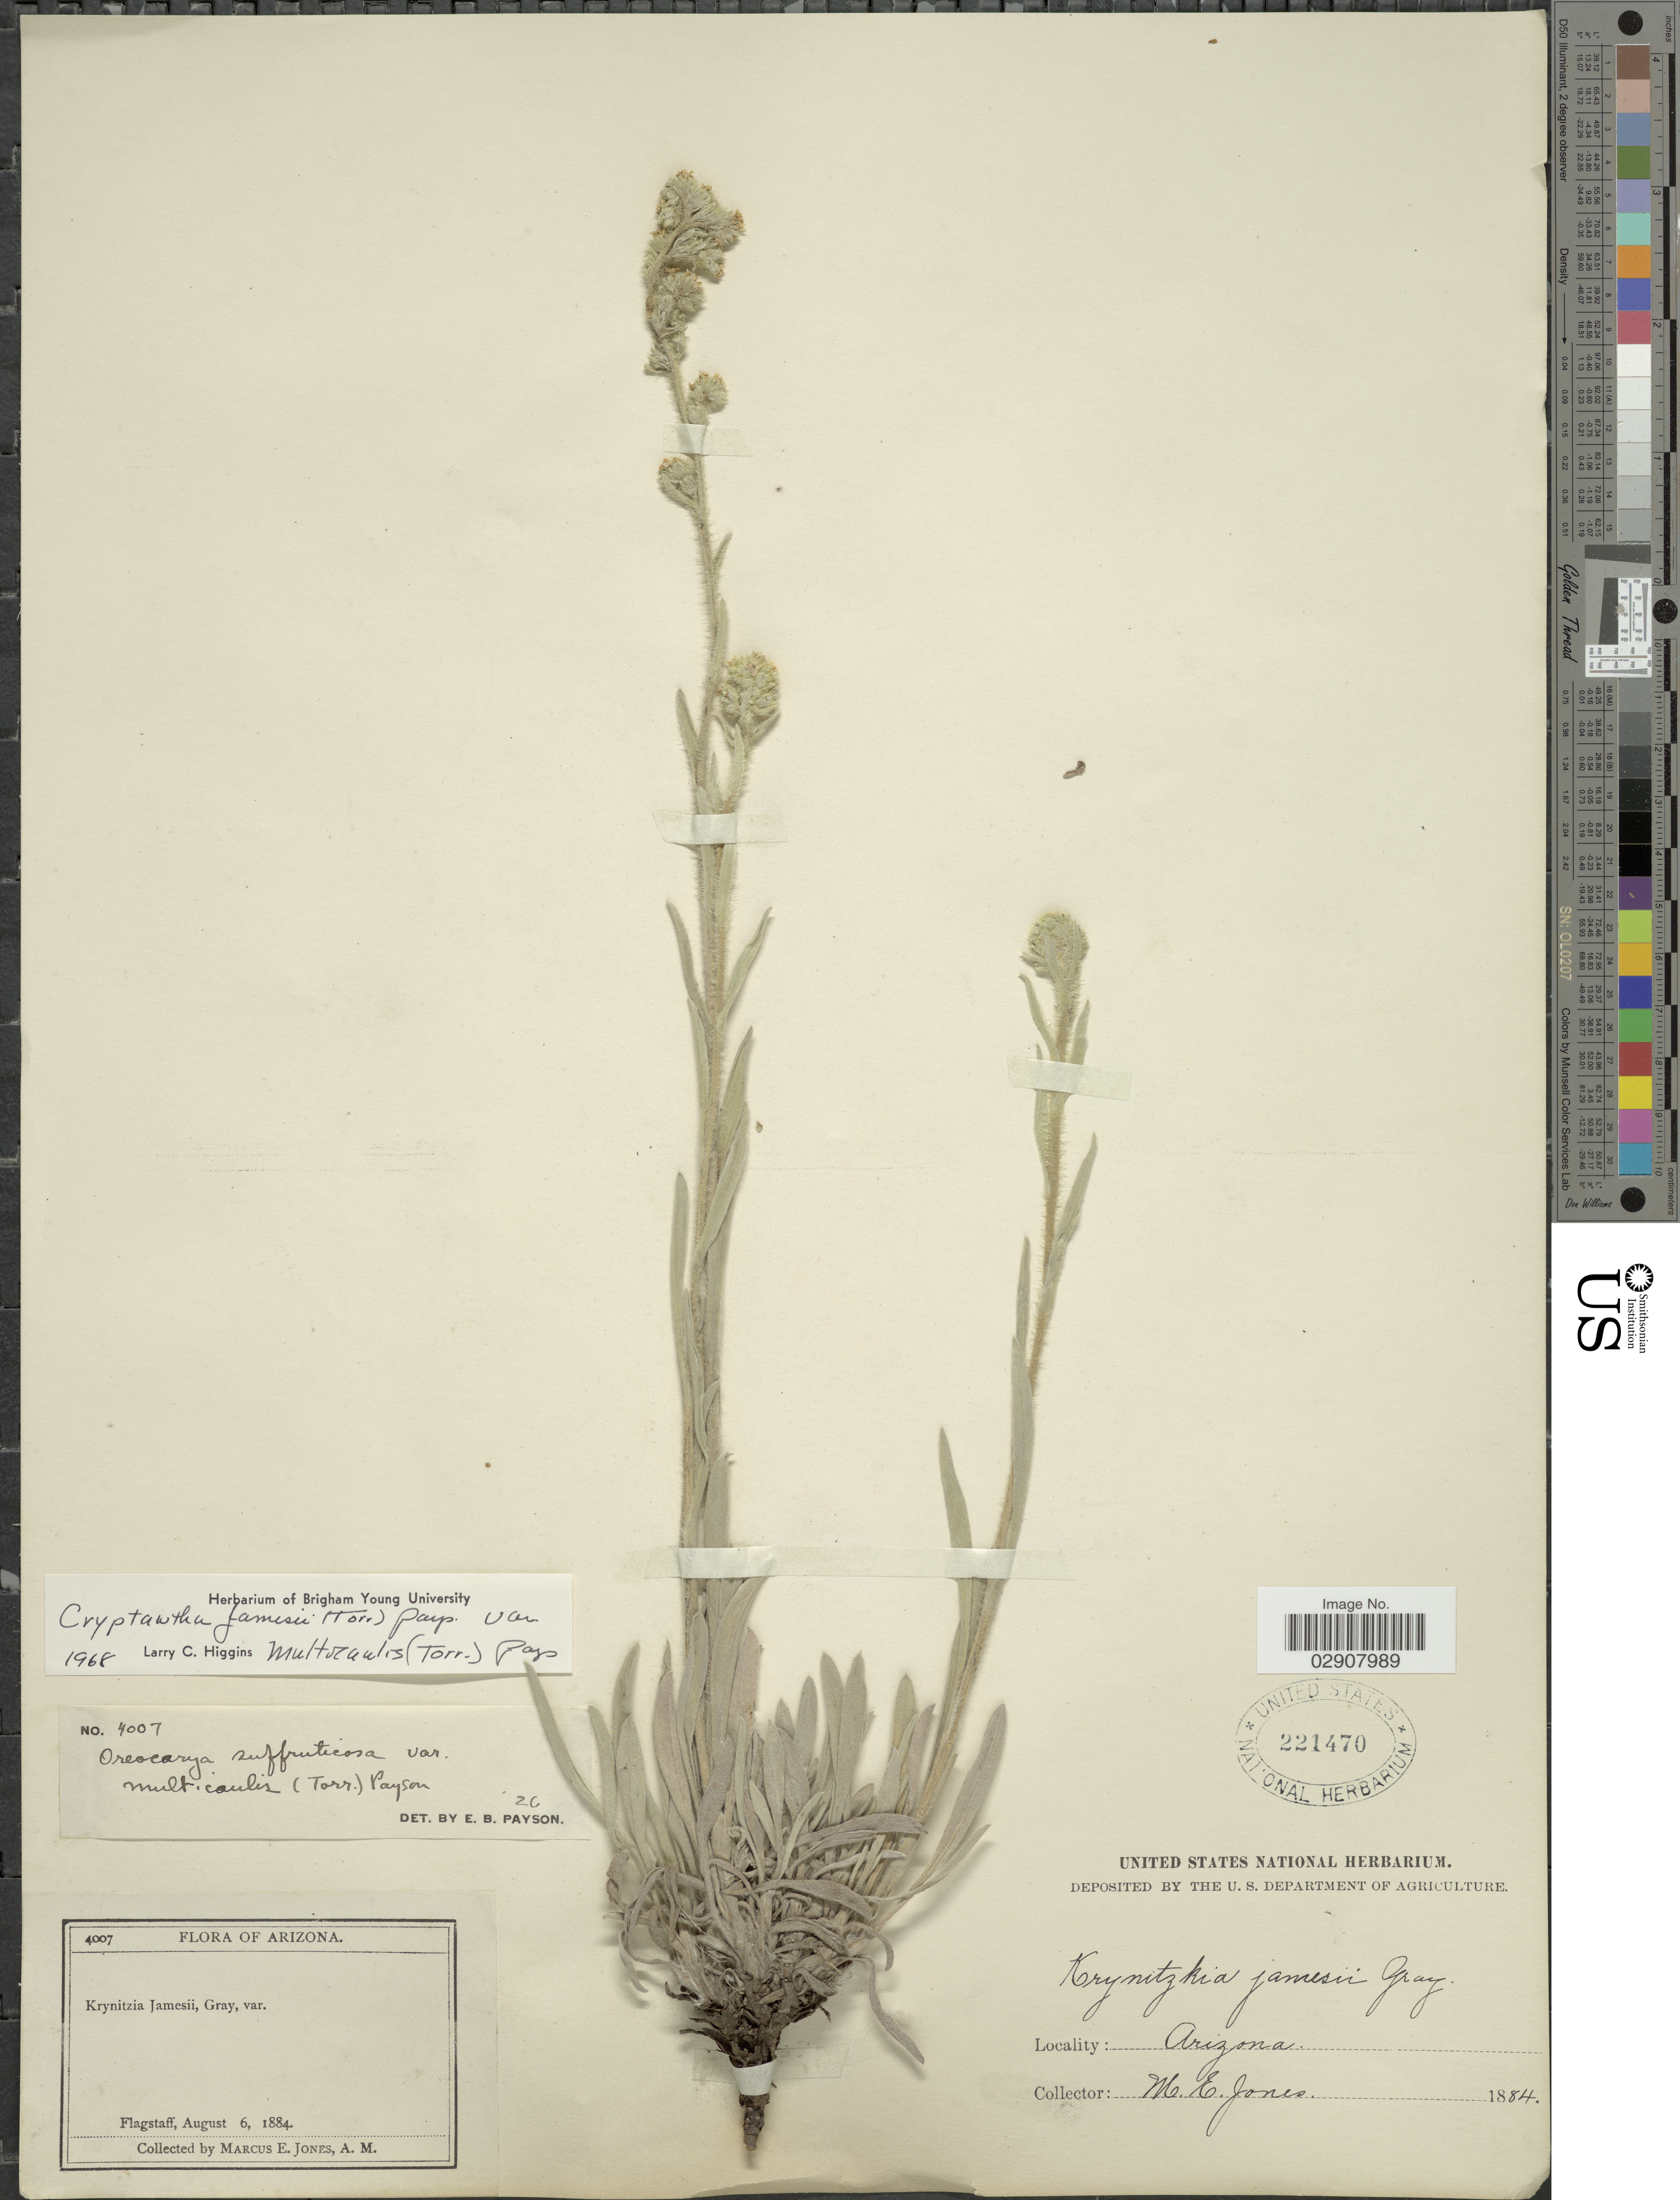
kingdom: Plantae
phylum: Tracheophyta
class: Magnoliopsida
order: Boraginales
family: Boraginaceae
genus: Cryptantha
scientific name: Cryptantha jamesii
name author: (Torr.) Payson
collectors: M. E. Jones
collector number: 4007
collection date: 1884-08-06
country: United States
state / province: Arizona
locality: Flagstaff.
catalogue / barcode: US 221470